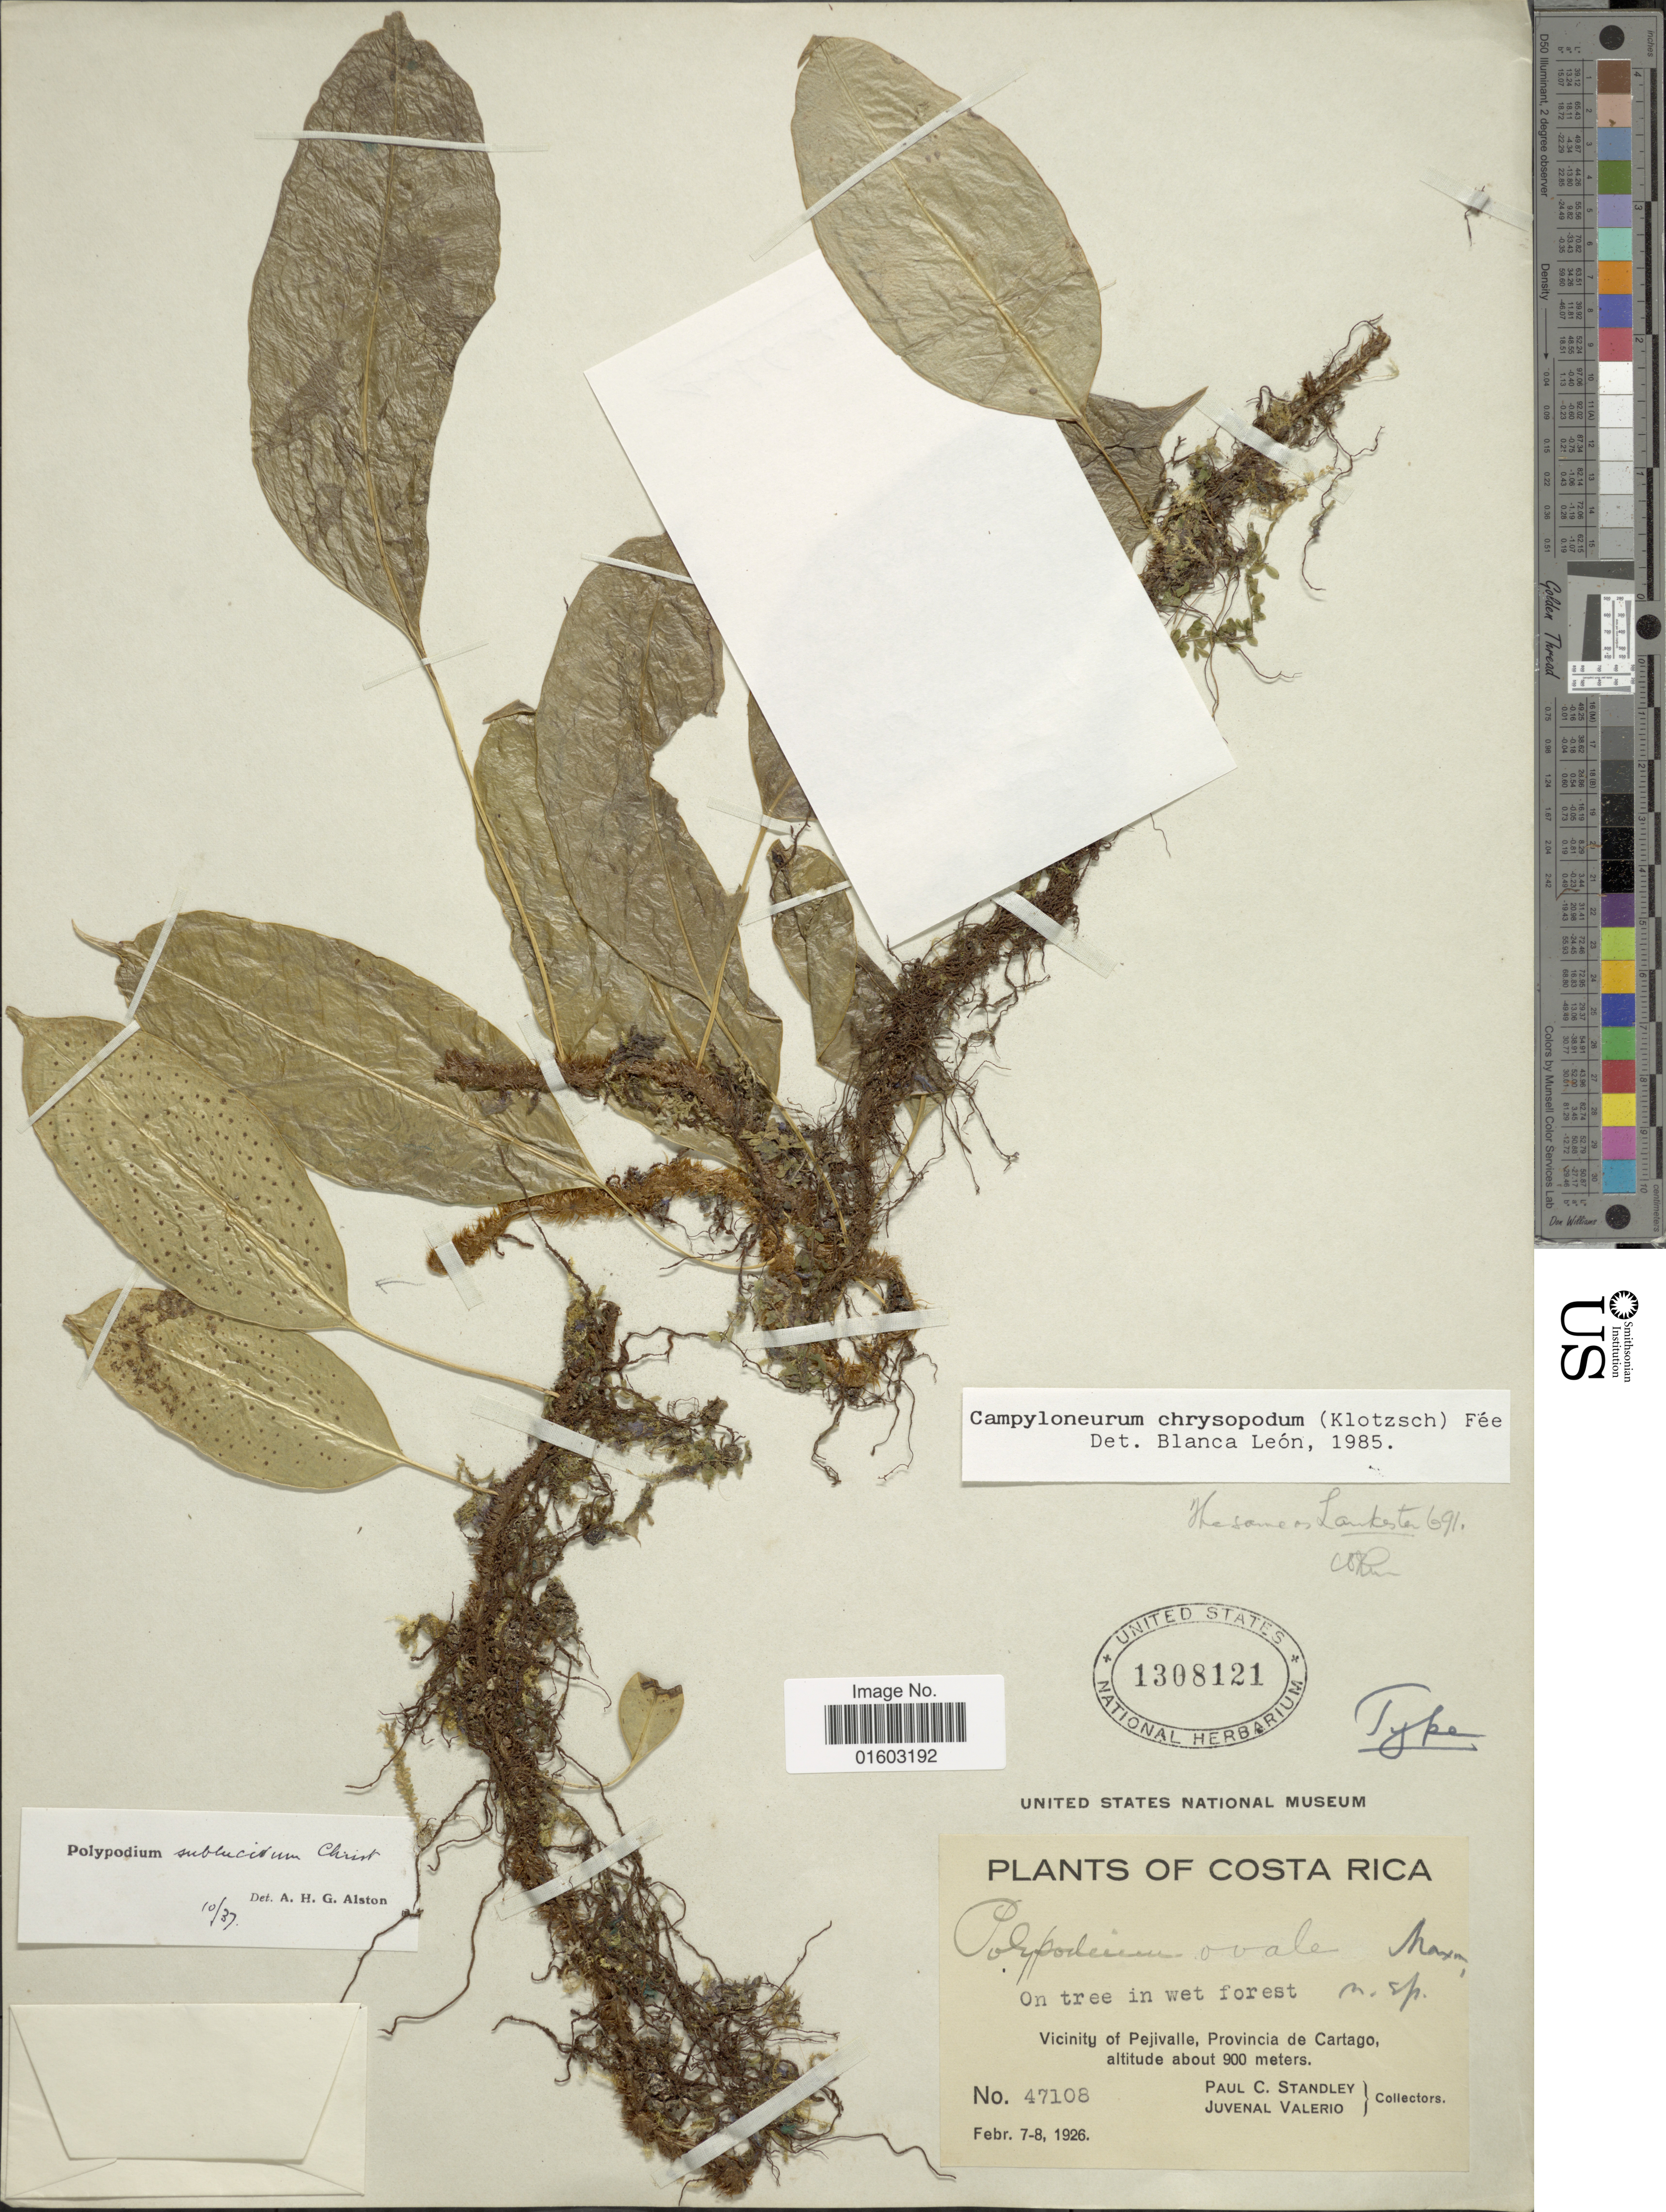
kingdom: Plantae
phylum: Tracheophyta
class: Polypodiopsida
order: Polypodiales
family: Polypodiaceae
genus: Campyloneurum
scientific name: Campyloneurum sublucidum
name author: (Christ) Ching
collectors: P. C. Standley & J. Valerio R.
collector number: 47108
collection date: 1926-02-07/1926-02-08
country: Costa Rica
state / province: Cartago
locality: Vicinity of Pejivalle, Provincia de Cartago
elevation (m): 900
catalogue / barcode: US 1308121